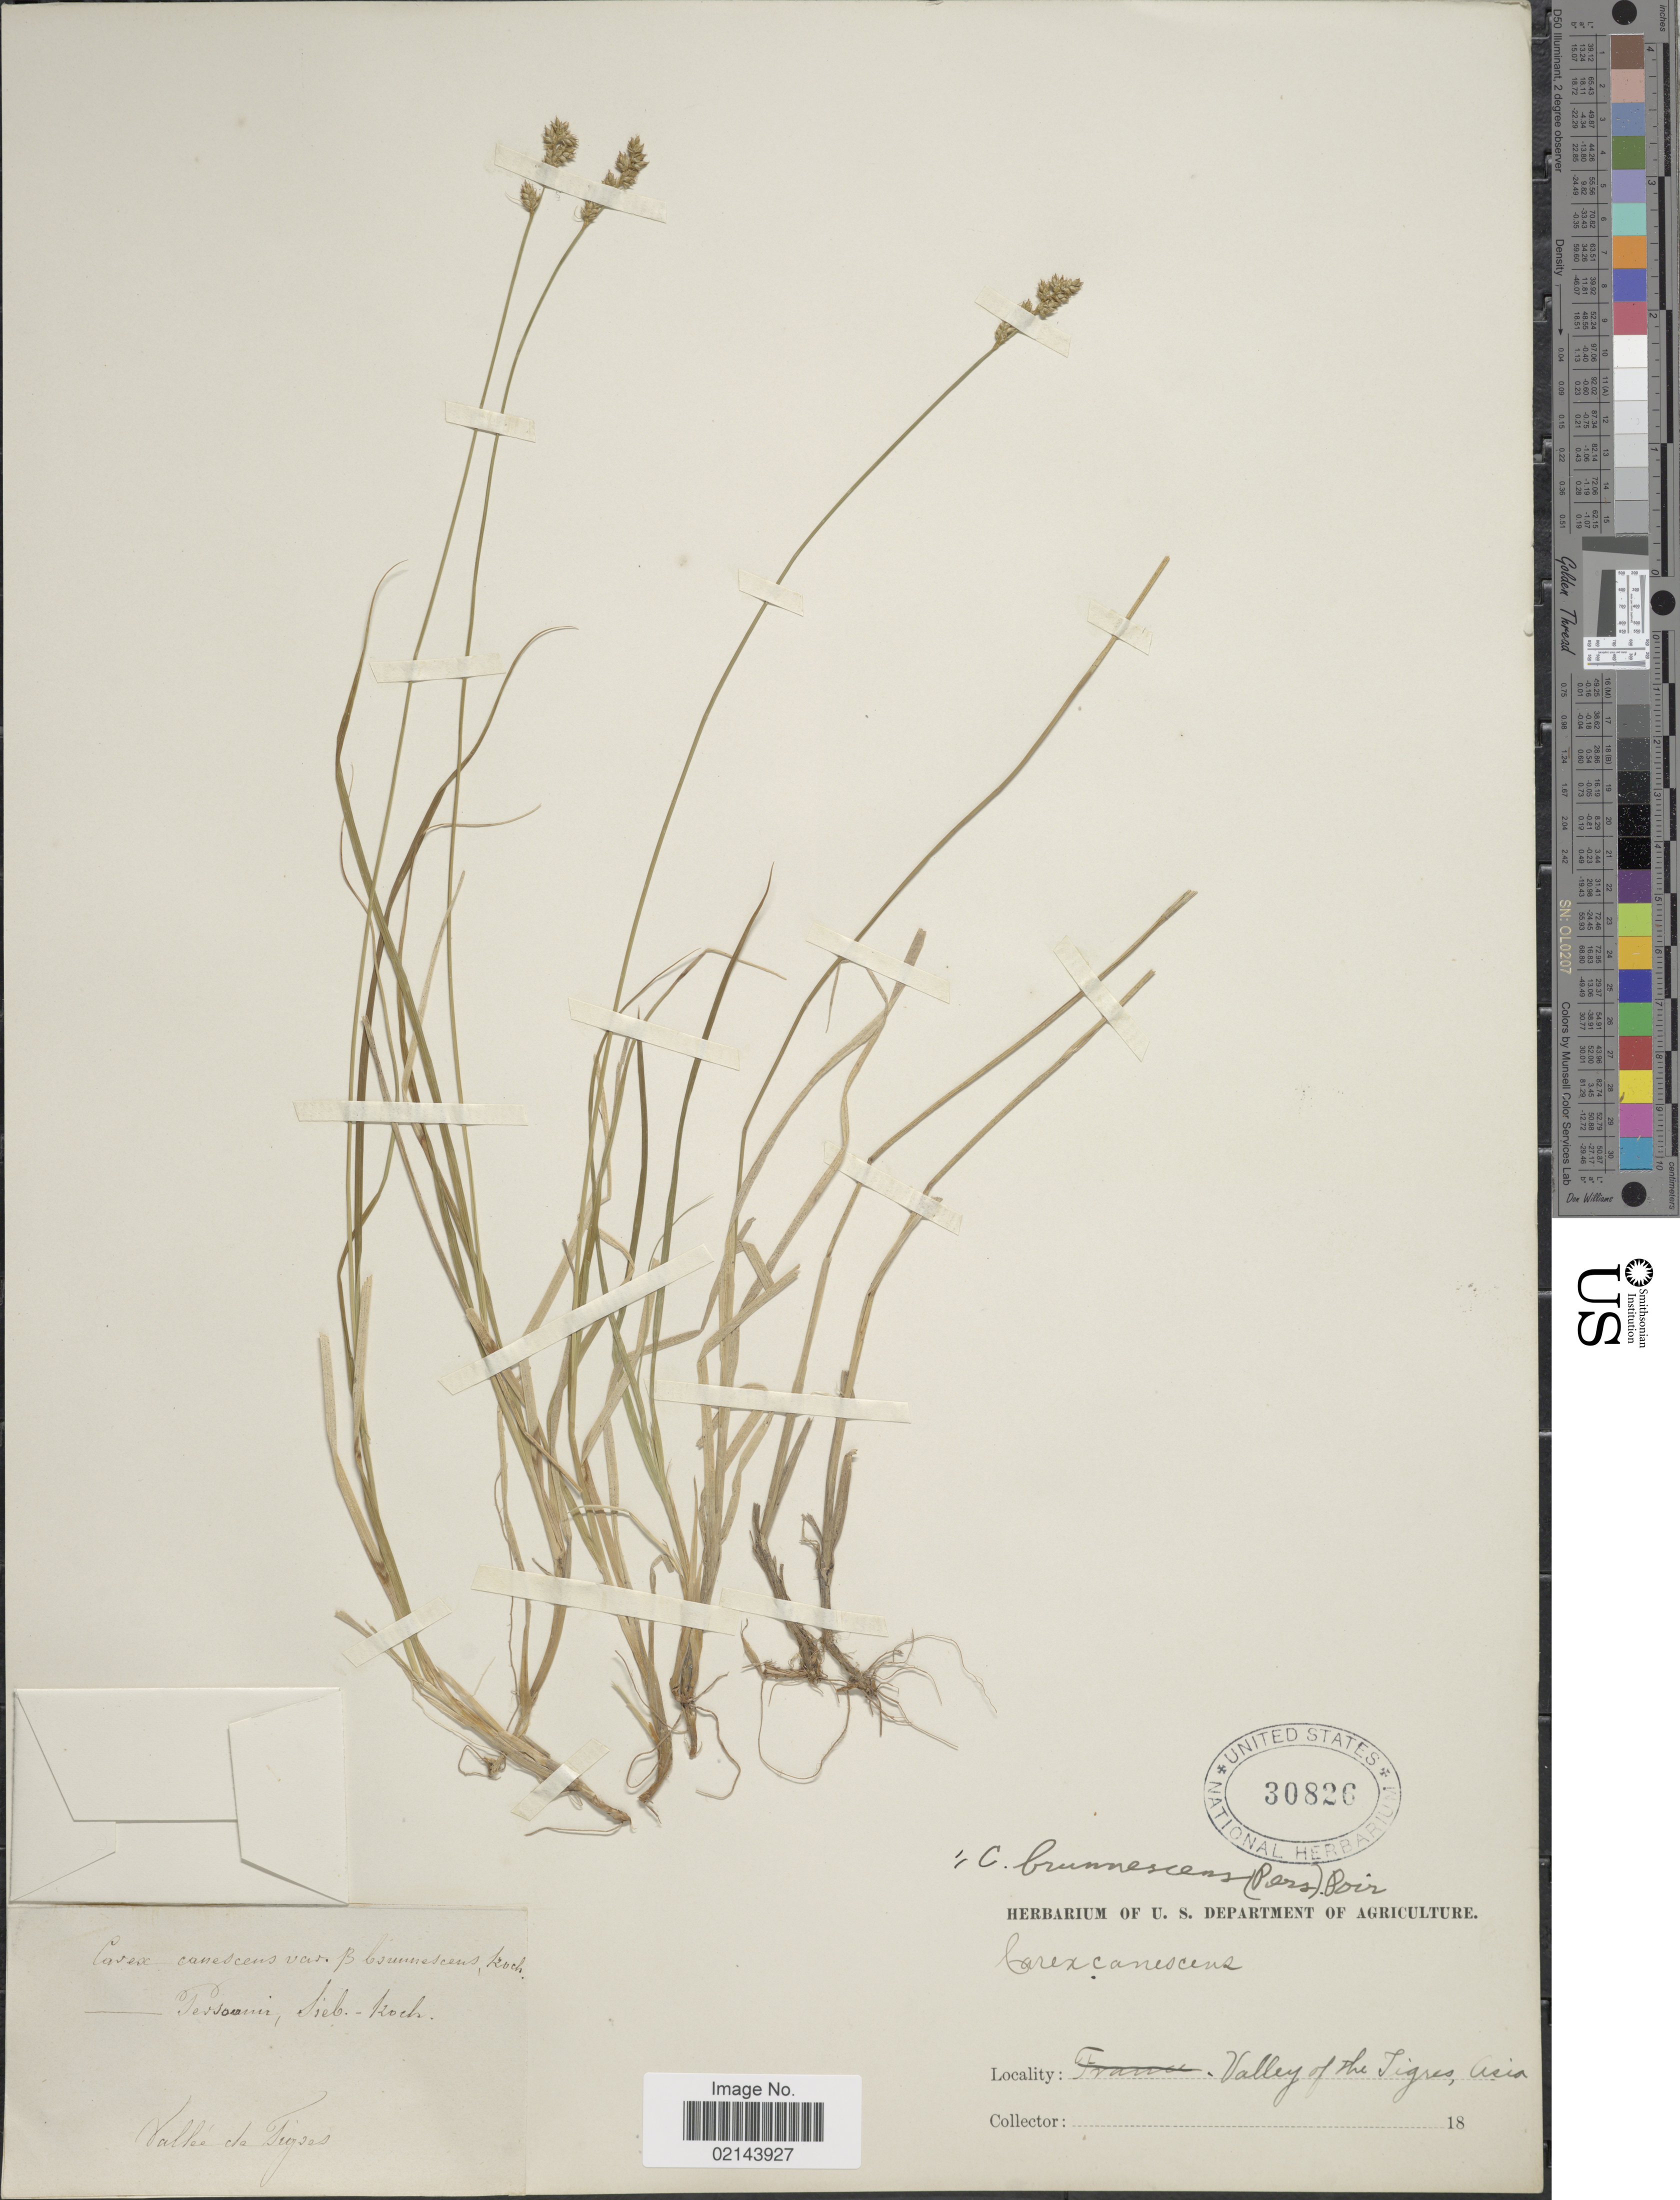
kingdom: Plantae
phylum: Tracheophyta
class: Liliopsida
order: Poales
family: Cyperaceae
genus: Carex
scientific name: Carex brunnescens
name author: (Pers.) Poir.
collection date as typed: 18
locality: Tessounir, Sieb-Koch. [interpreted] Vallee de Tigres, Asia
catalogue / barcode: US 30826